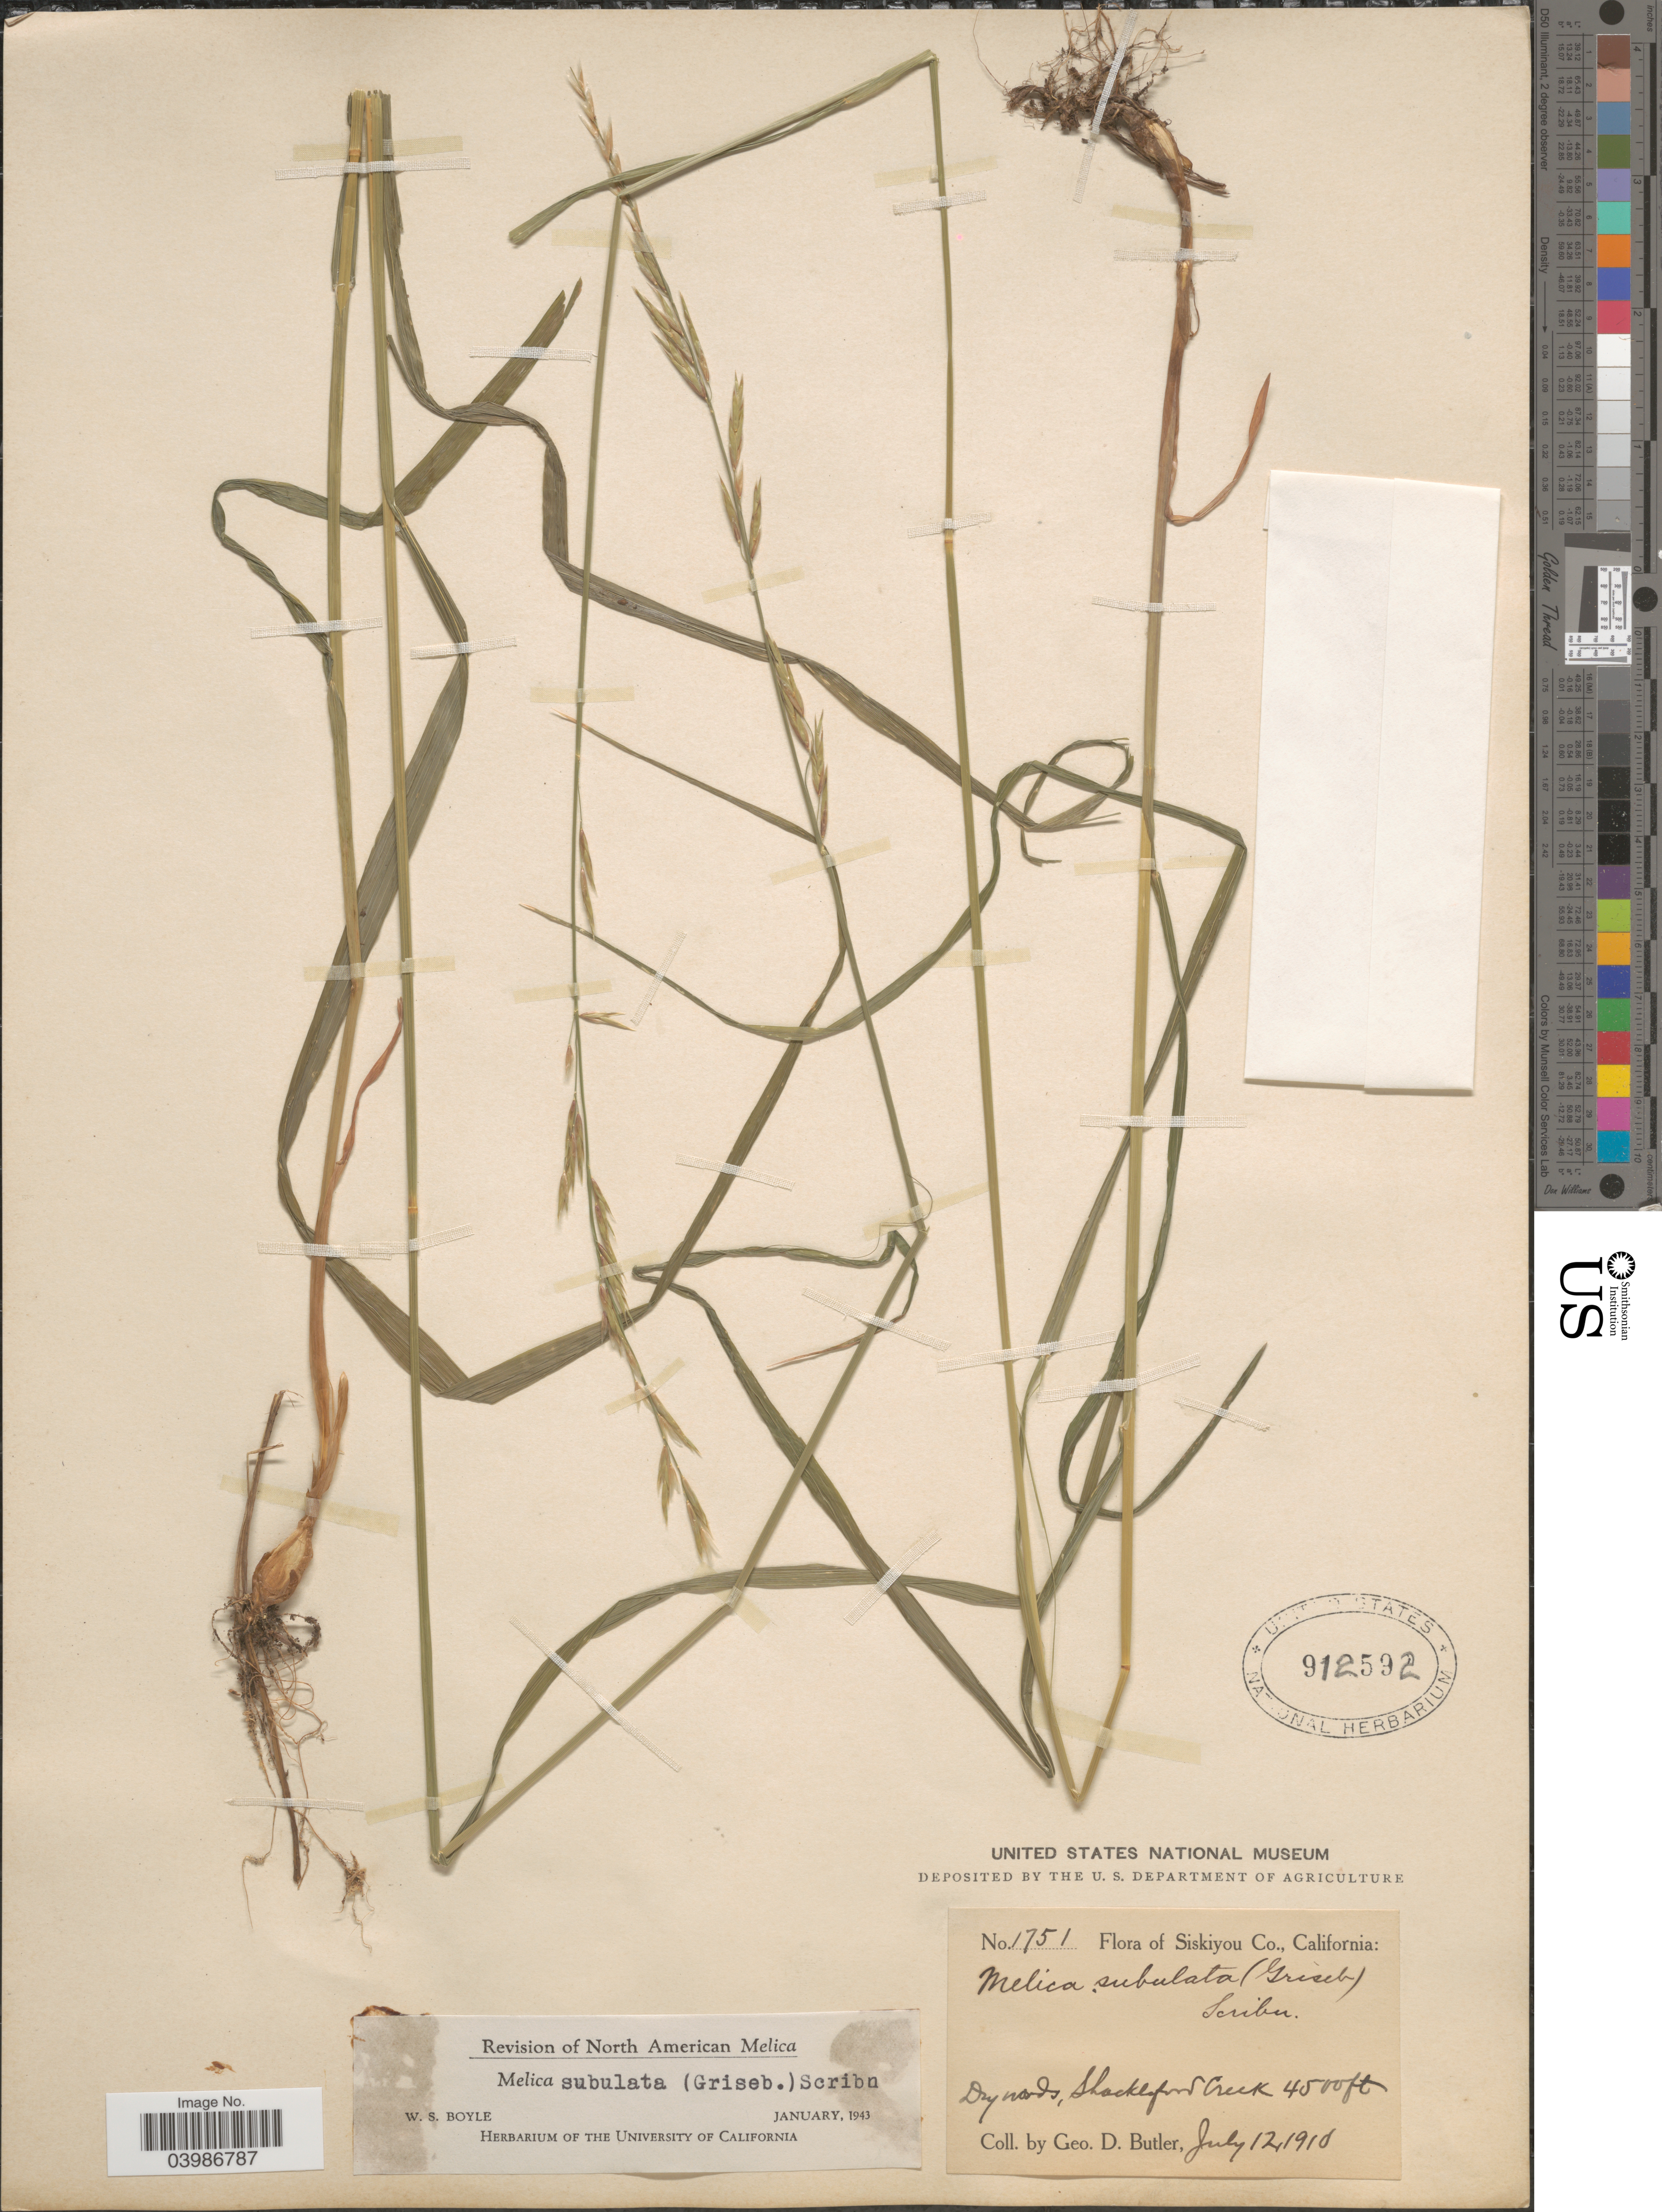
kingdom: Plantae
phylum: Tracheophyta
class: Liliopsida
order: Poales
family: Poaceae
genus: Melica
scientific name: Melica subulata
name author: (Griseb.) Scribn.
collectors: G. D. Butler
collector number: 1751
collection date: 1910-07-12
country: United States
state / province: California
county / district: Siskiyou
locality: Siskiyou Co. Dry woods, Shackleford Creek.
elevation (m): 1372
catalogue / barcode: US 912592